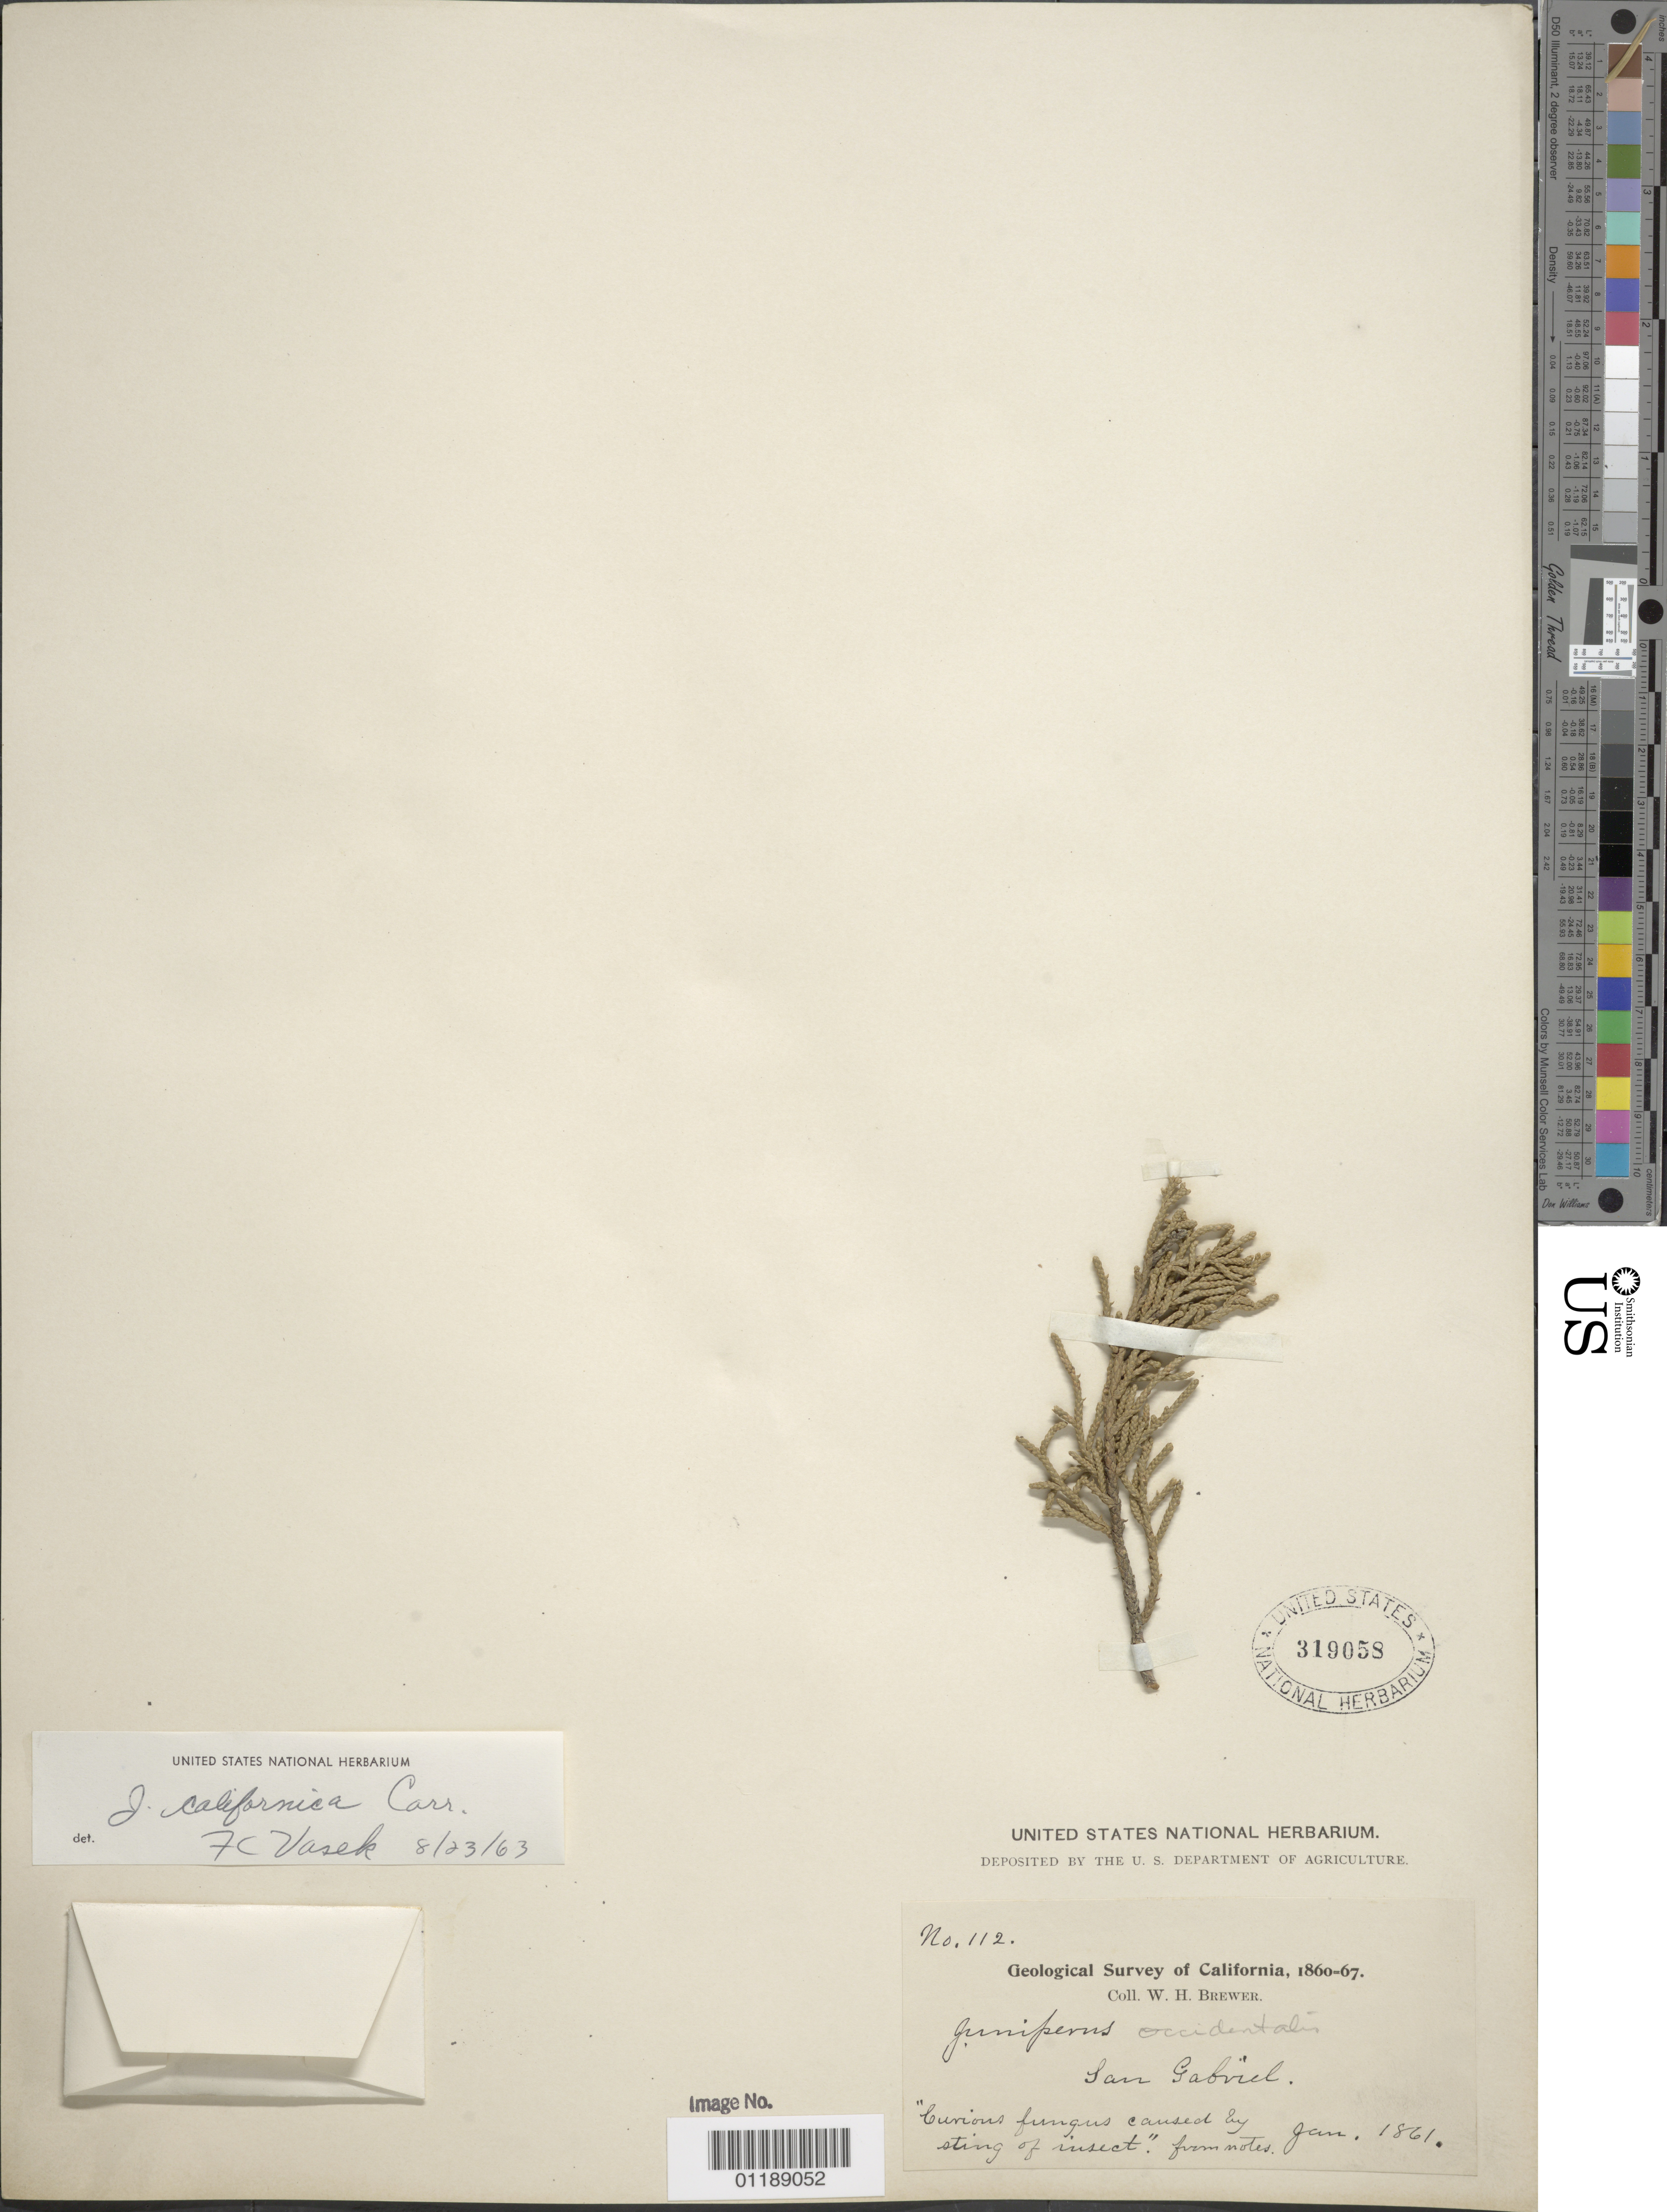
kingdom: Plantae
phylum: Tracheophyta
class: Pinopsida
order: Pinales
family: Cupressaceae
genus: Juniperus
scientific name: Juniperus californica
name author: Carrière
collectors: W. H. Brewer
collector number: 112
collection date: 1861-01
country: United States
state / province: California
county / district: Los Angeles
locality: San Gabriel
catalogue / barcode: US 319058